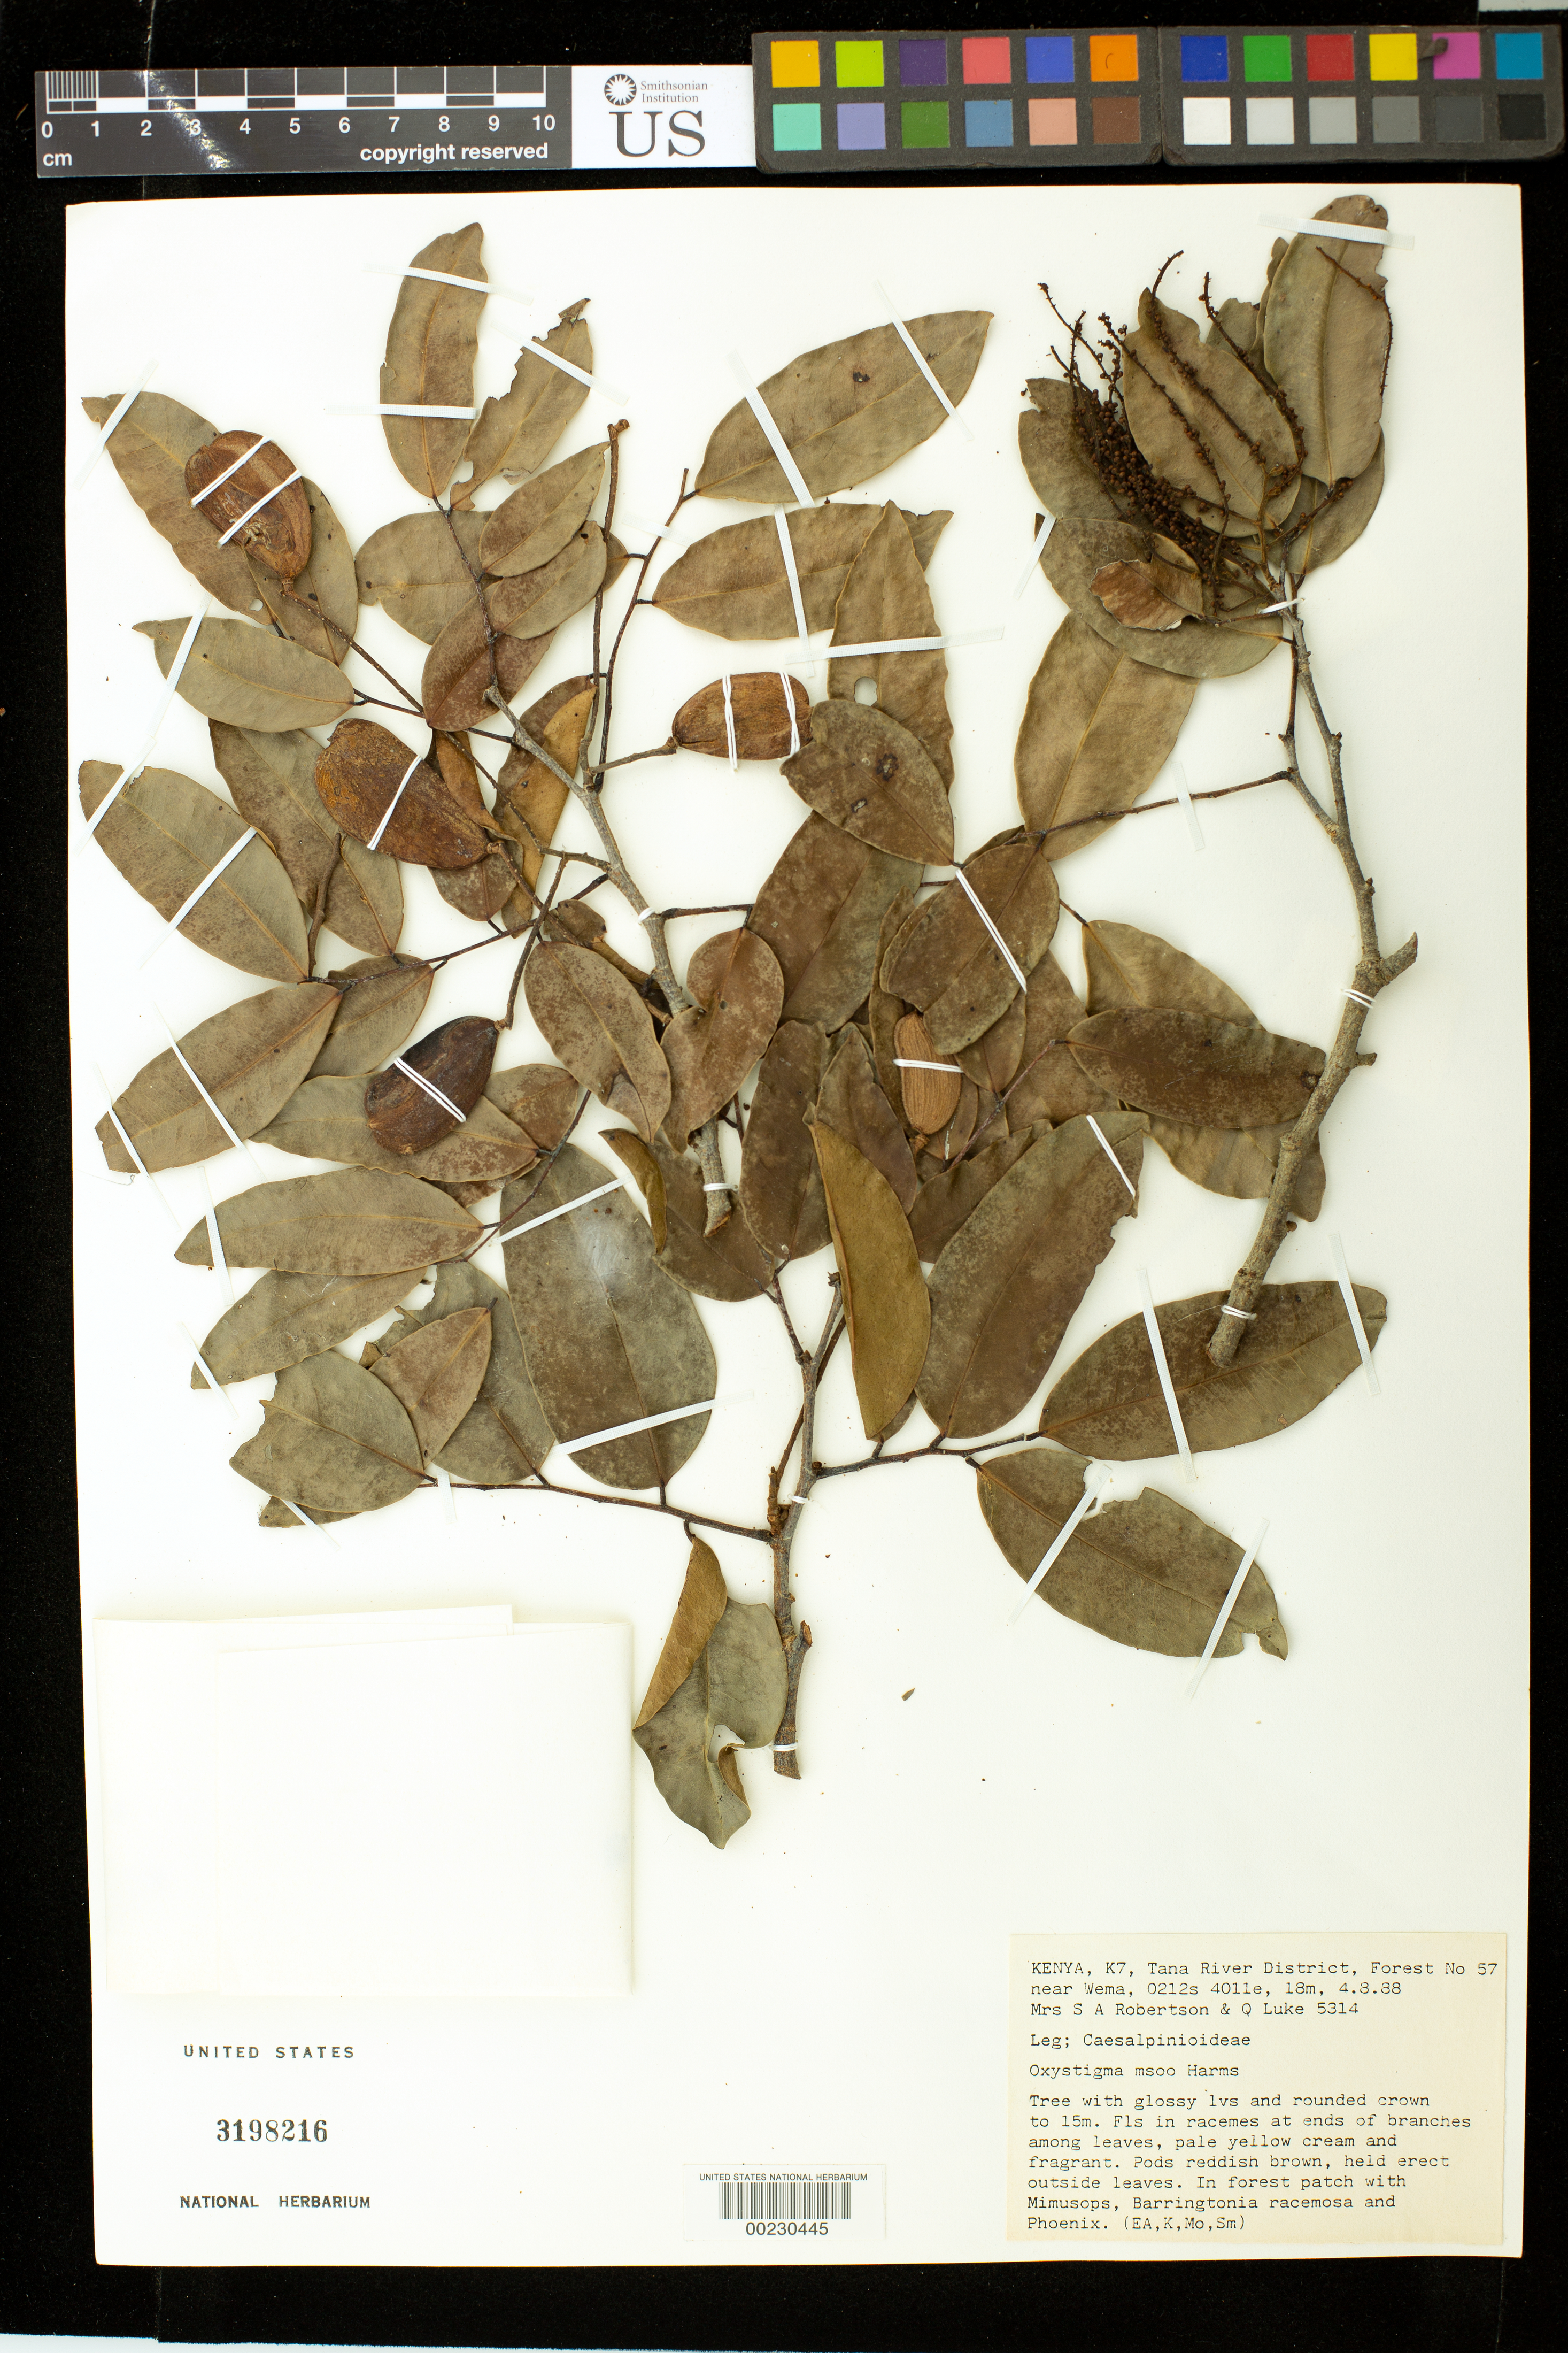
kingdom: Plantae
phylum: Tracheophyta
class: Magnoliopsida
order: Fabales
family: Fabaceae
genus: Oxystigma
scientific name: Oxystigma msoo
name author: Harms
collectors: Mrs. S. A. Robertson & Q. Luke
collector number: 5314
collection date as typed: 08 Apr 1988 or 04 Aug 1988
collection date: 1988-04-08 or 1988-08-04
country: Kenya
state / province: Tana River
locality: Forest no 57 near wema, 0212s 4011e, 18 m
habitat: Forest patch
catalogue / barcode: US 3198216